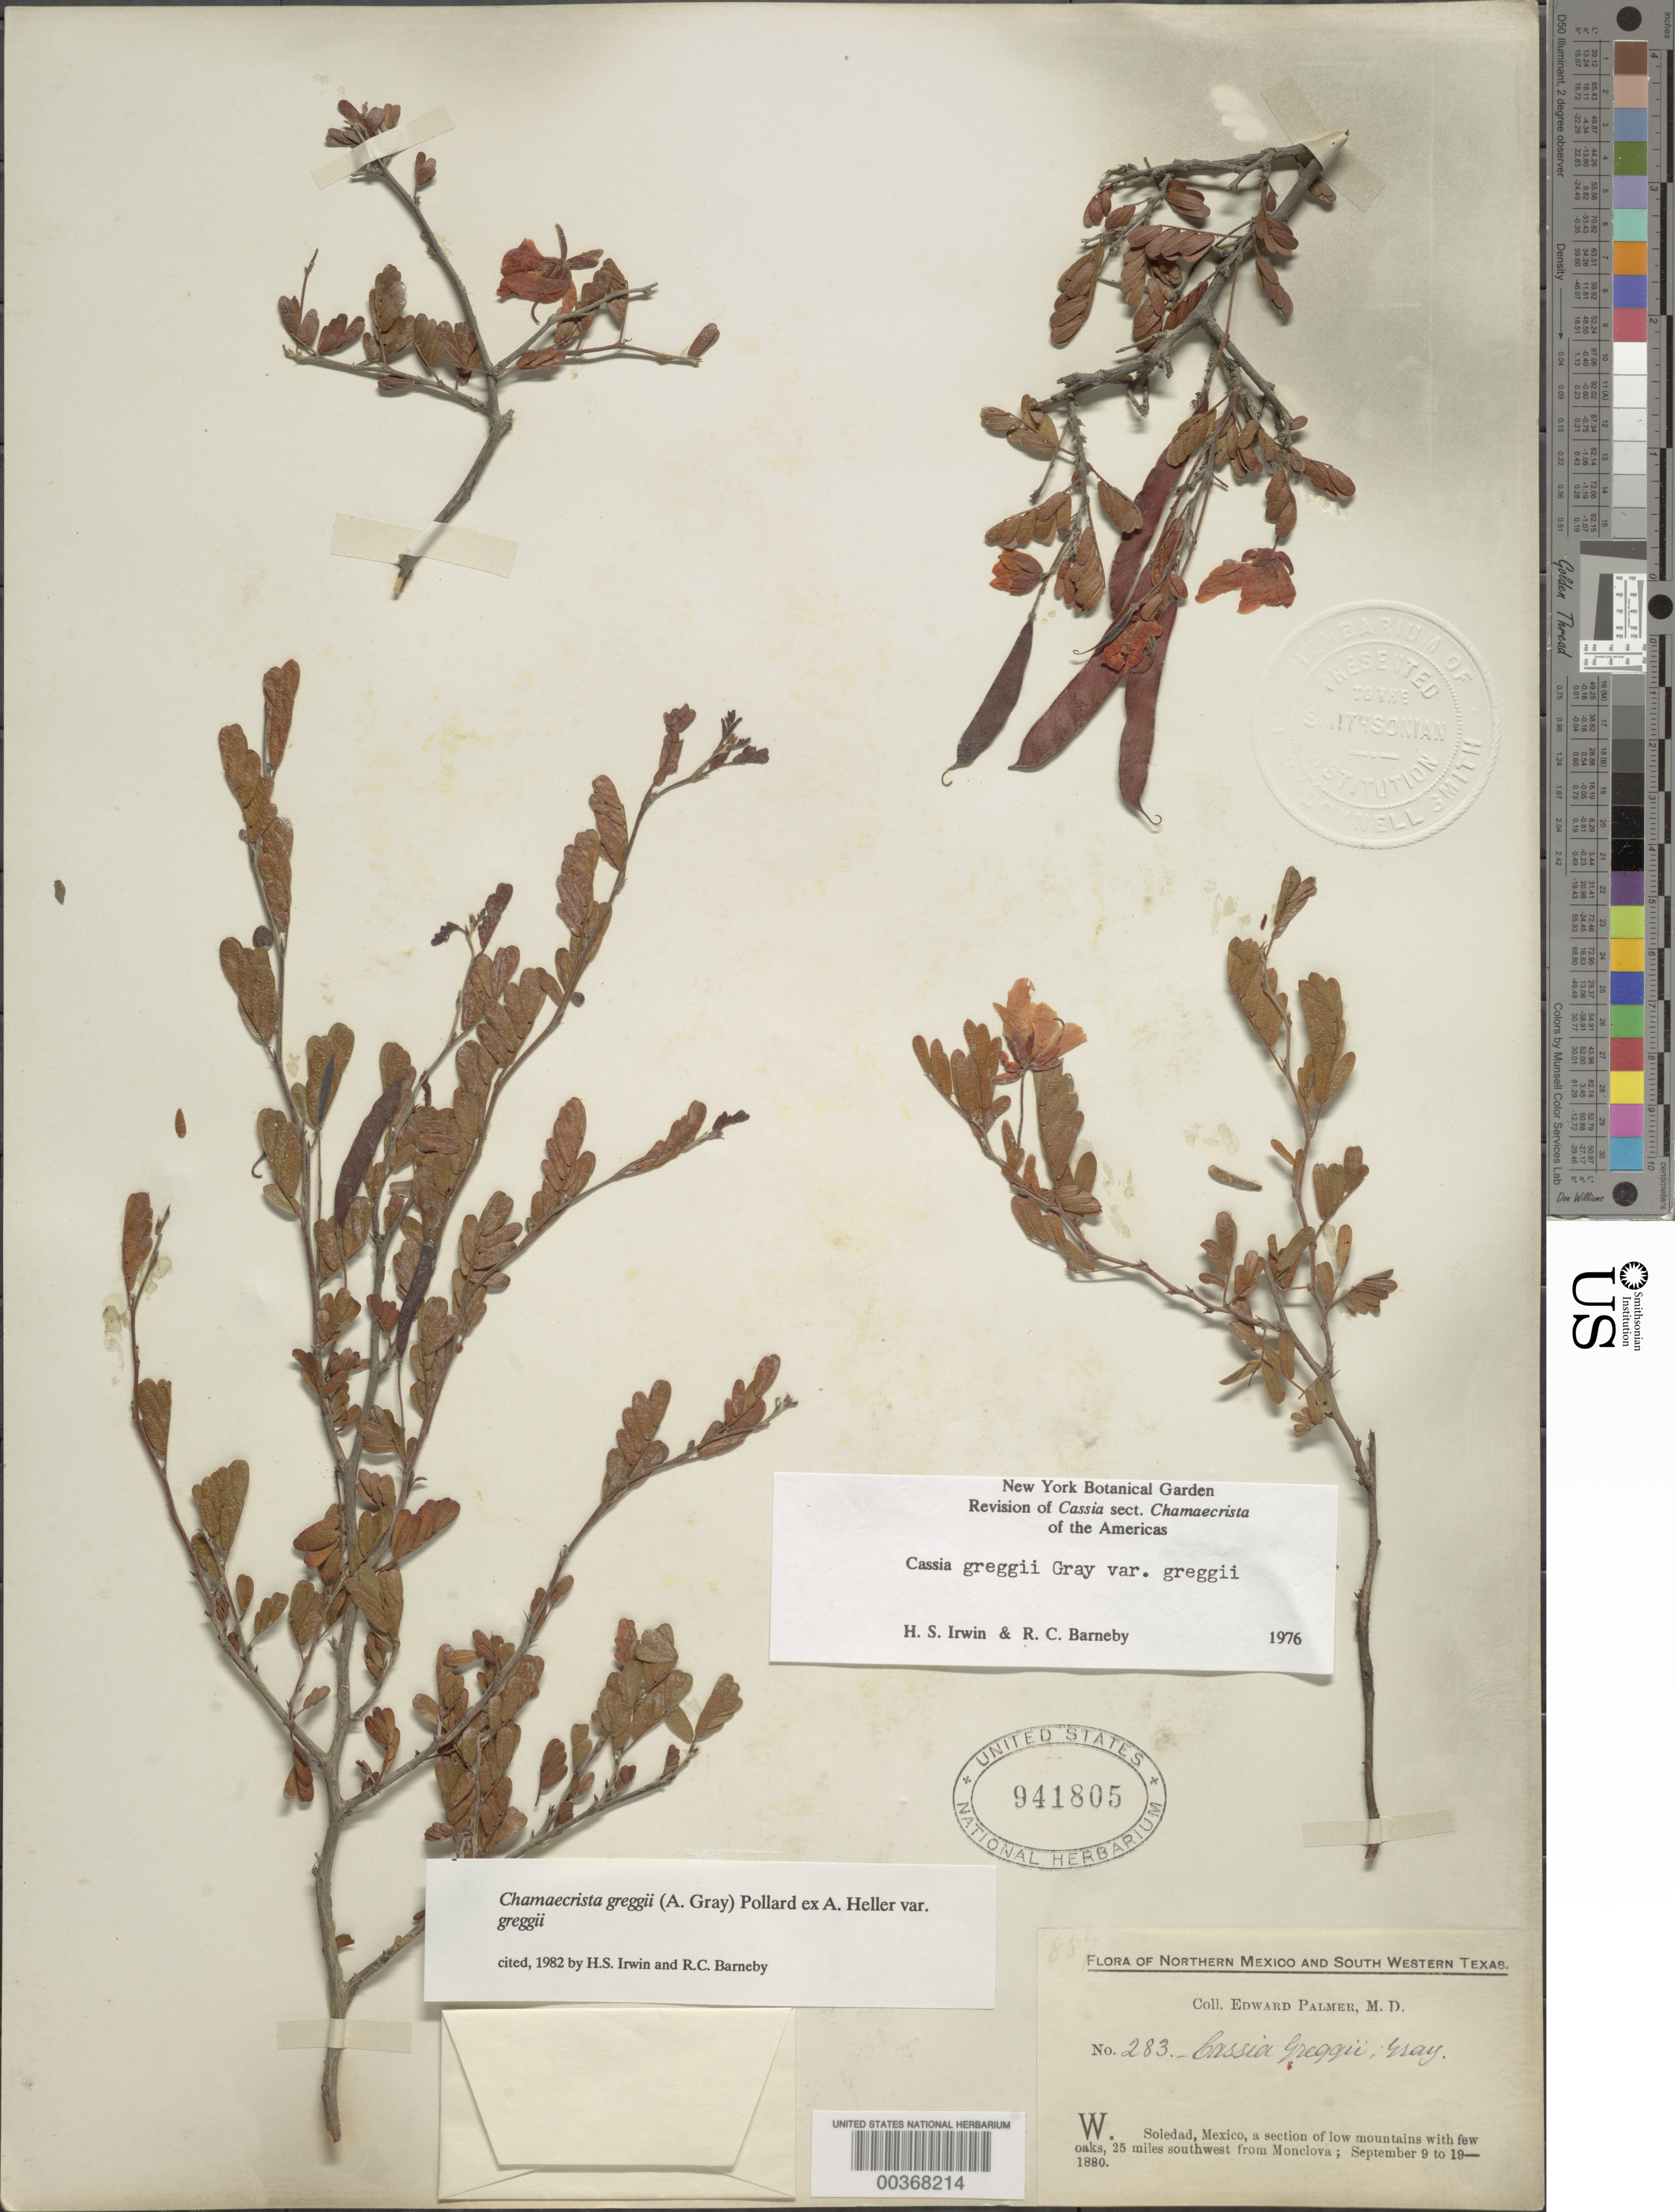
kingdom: Plantae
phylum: Tracheophyta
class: Magnoliopsida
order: Fabales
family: Fabaceae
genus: Chamaecrista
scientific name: Chamaecrista greggii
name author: (A. Gray) Pollard ex A. Heller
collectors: E. Palmer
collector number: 283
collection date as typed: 09 Sep 1880 to 19 Sep 1880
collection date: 1880-09-09/1880-09-19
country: Mexico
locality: Soledad, 25 mi sw from Monclova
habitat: Low mountains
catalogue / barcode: US 941805